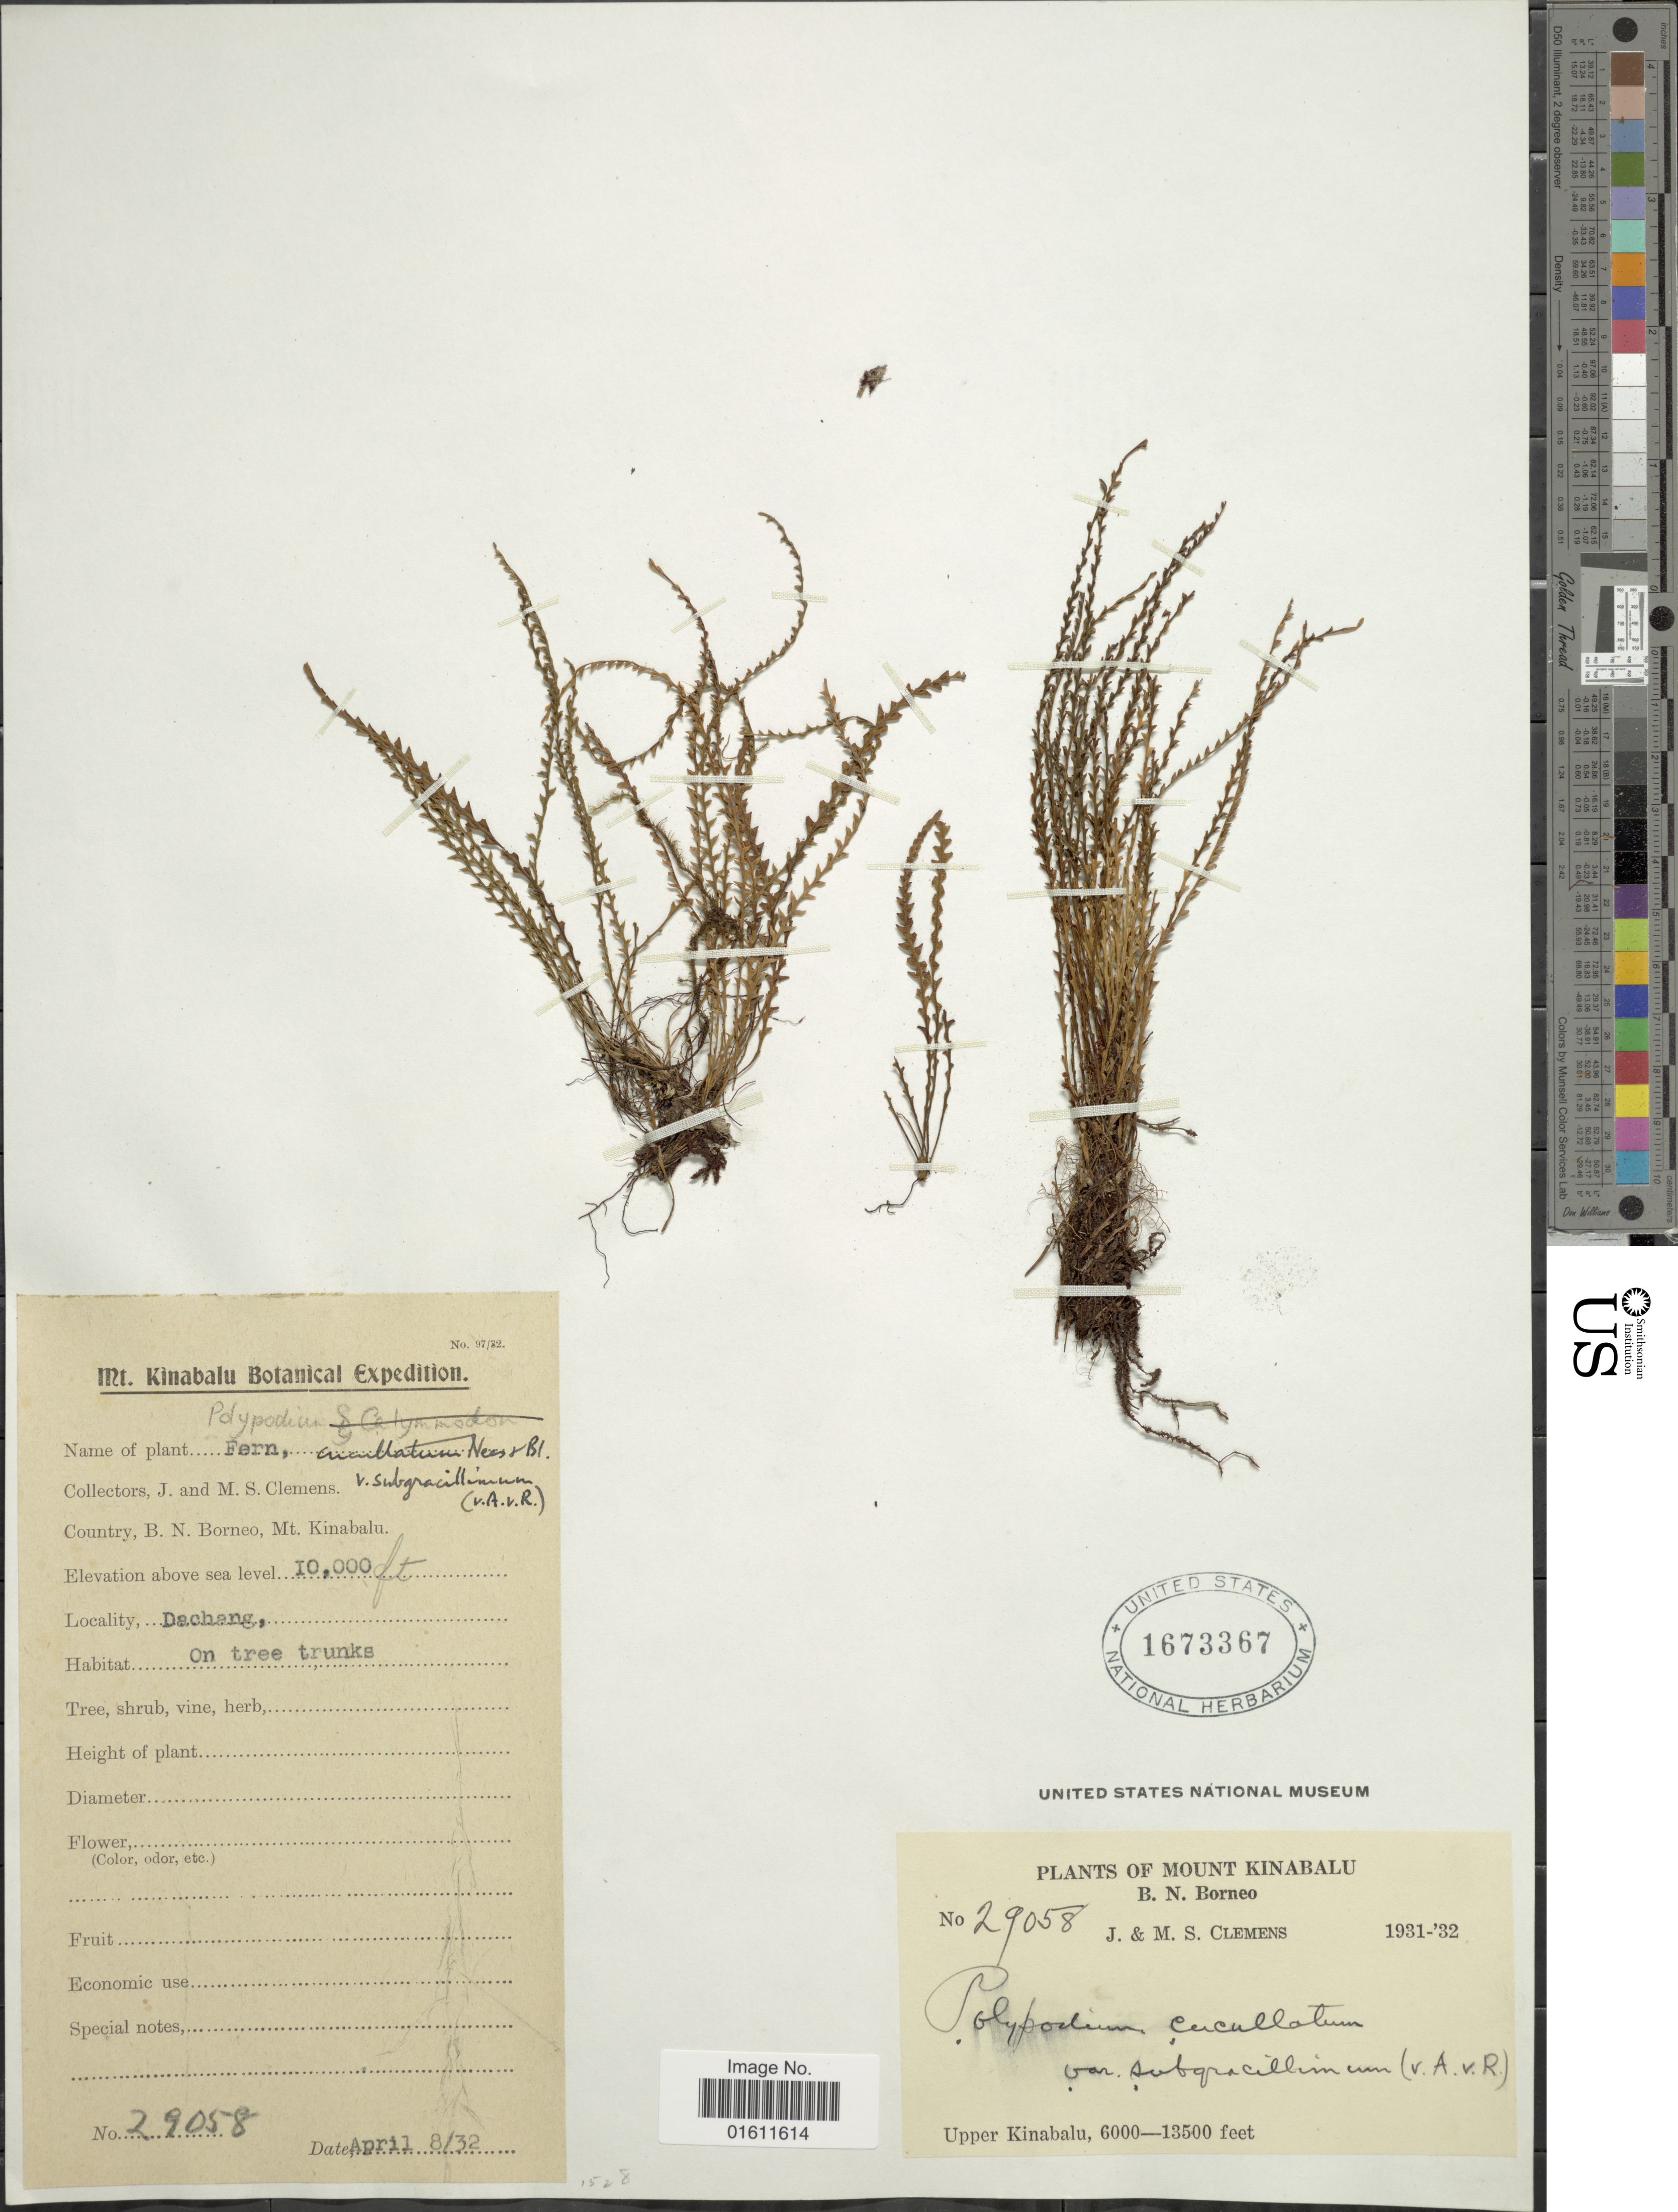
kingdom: Plantae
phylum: Tracheophyta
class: Polypodiopsida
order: Polypodiales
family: Polypodiaceae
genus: Prosaptia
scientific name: Prosaptia cucullatus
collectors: J. Clemens & M. S. Clemens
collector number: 29058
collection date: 1932-04-08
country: Malaysia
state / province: Sabah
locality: Mount Kinabalu, upper Kinabalu, B.N. Borneo. Dachang.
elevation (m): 3048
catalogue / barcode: US 1673367